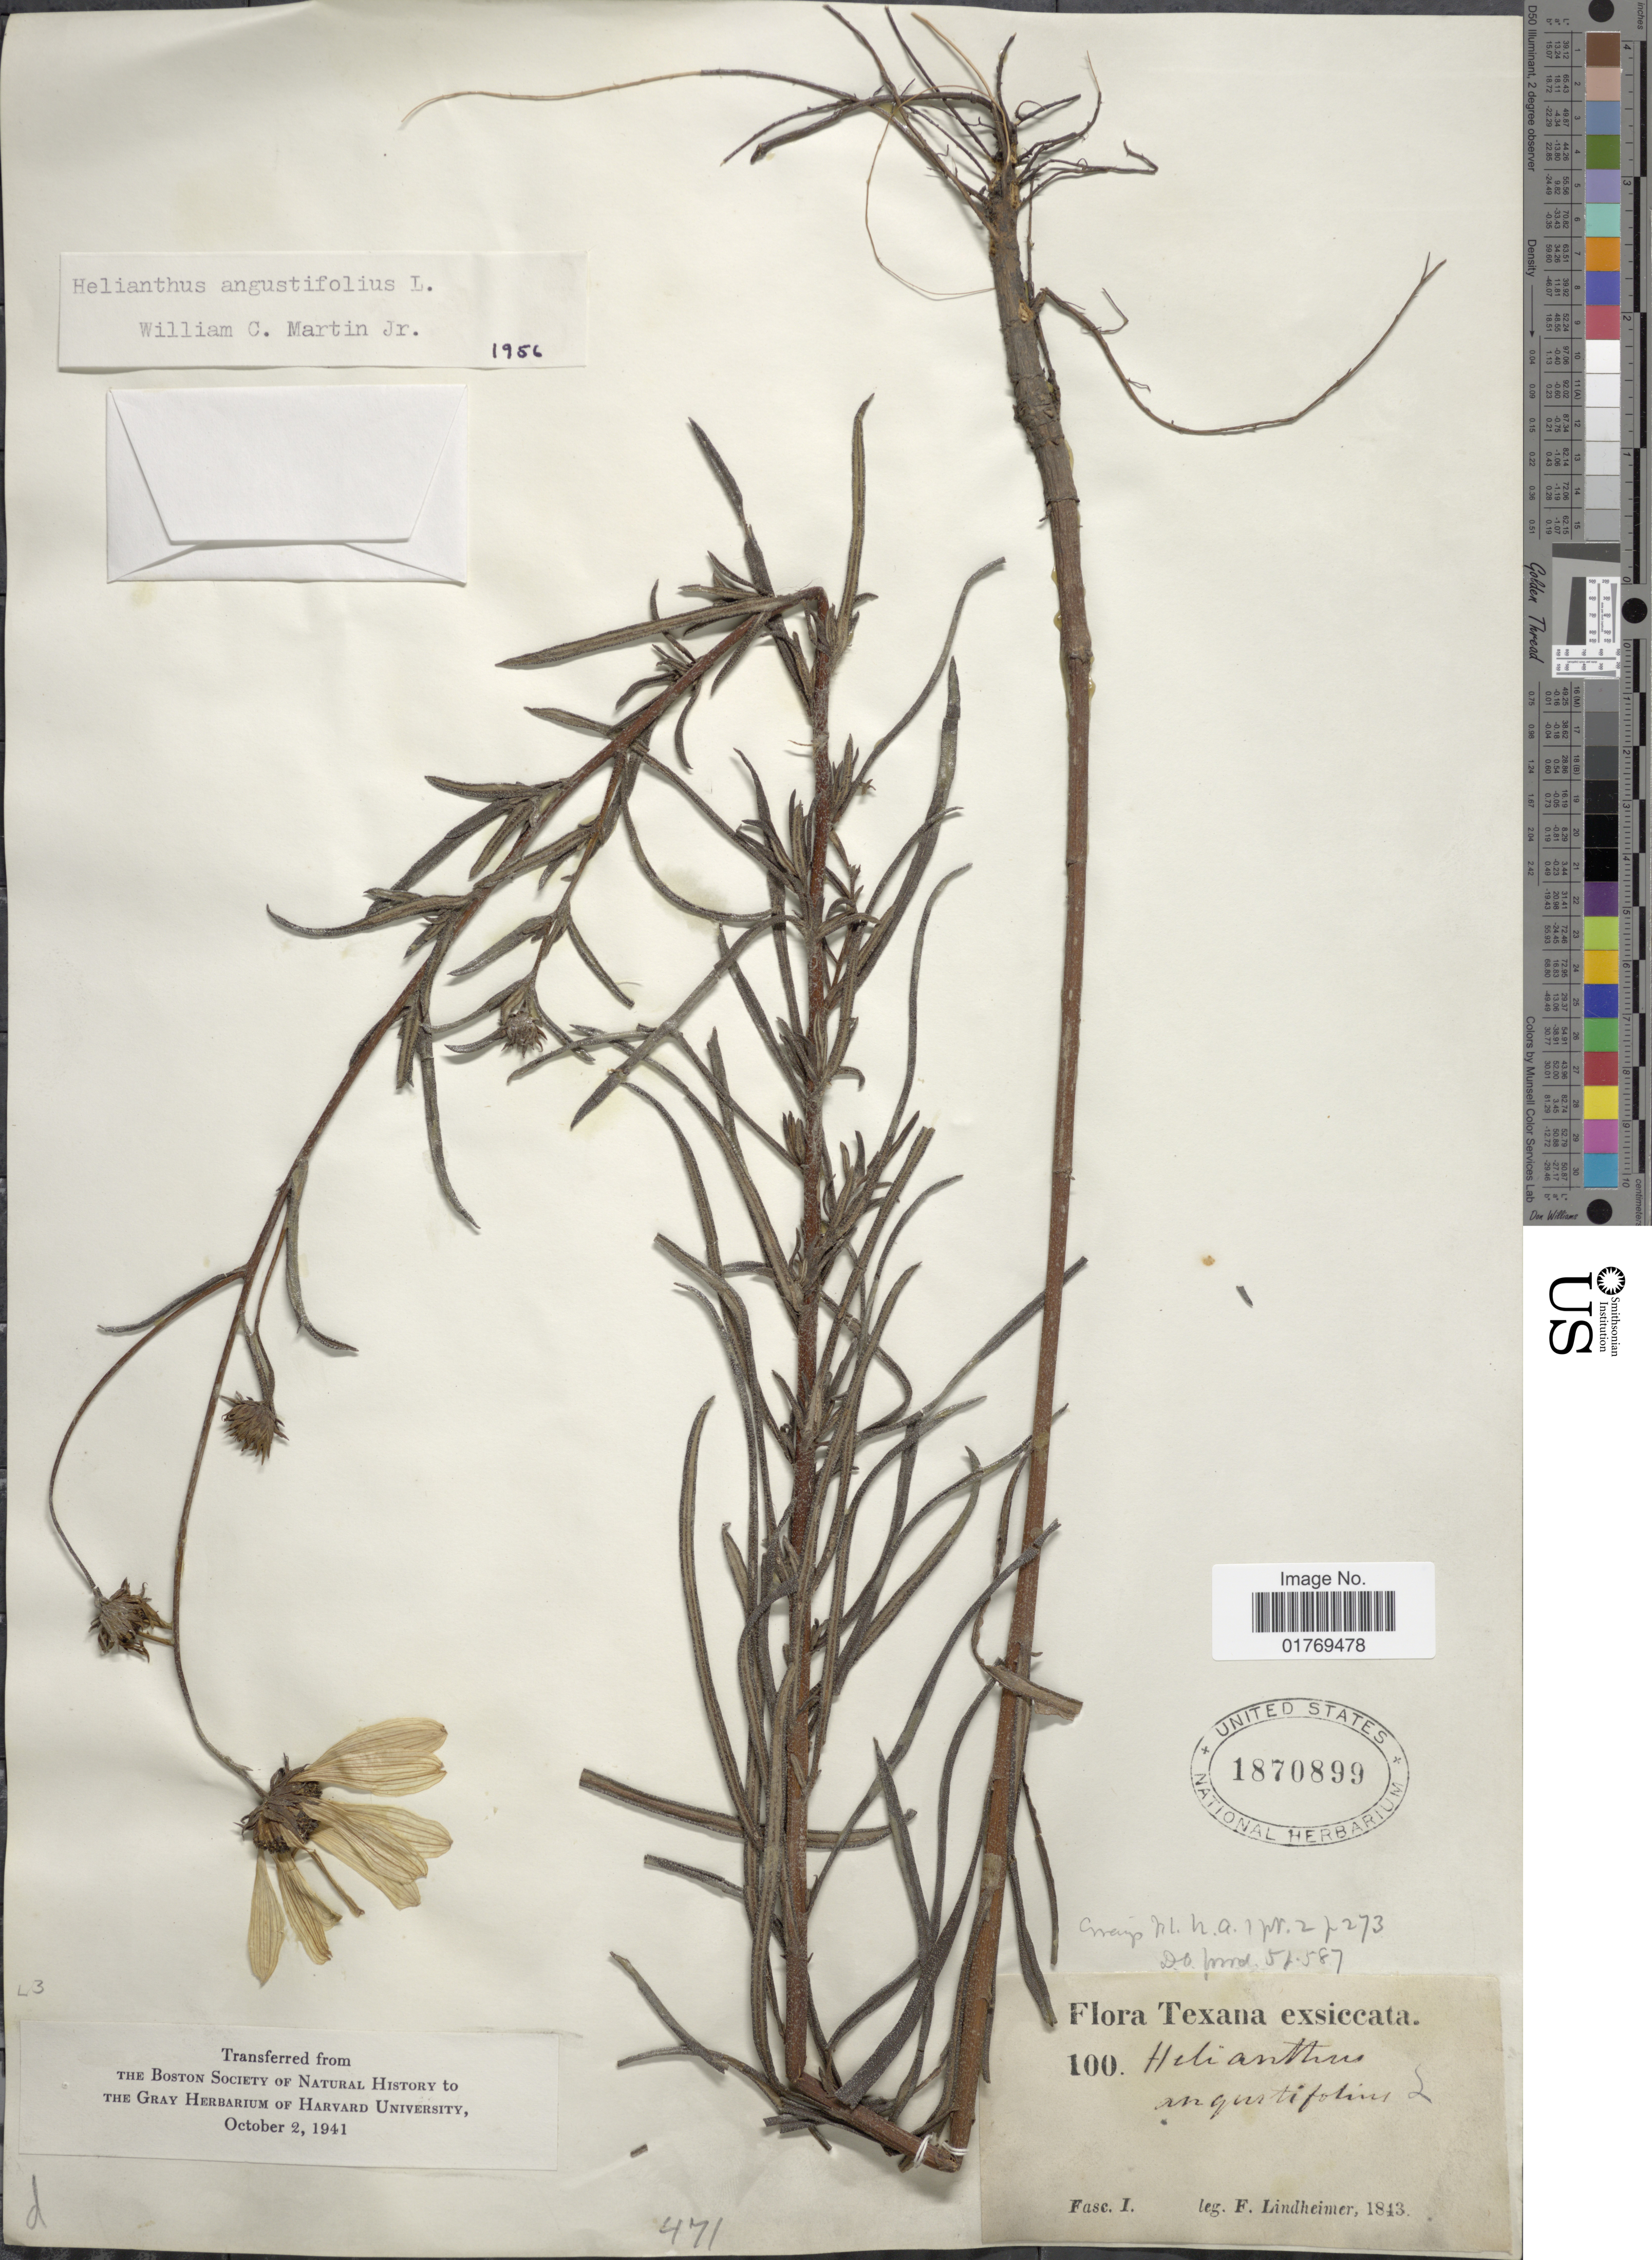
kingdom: Plantae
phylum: Tracheophyta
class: Magnoliopsida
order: Asterales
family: Asteraceae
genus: Helianthus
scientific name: Helianthus angustifolius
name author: L.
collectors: F. Lindheimer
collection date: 1843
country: United States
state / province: Texas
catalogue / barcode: US 1870899